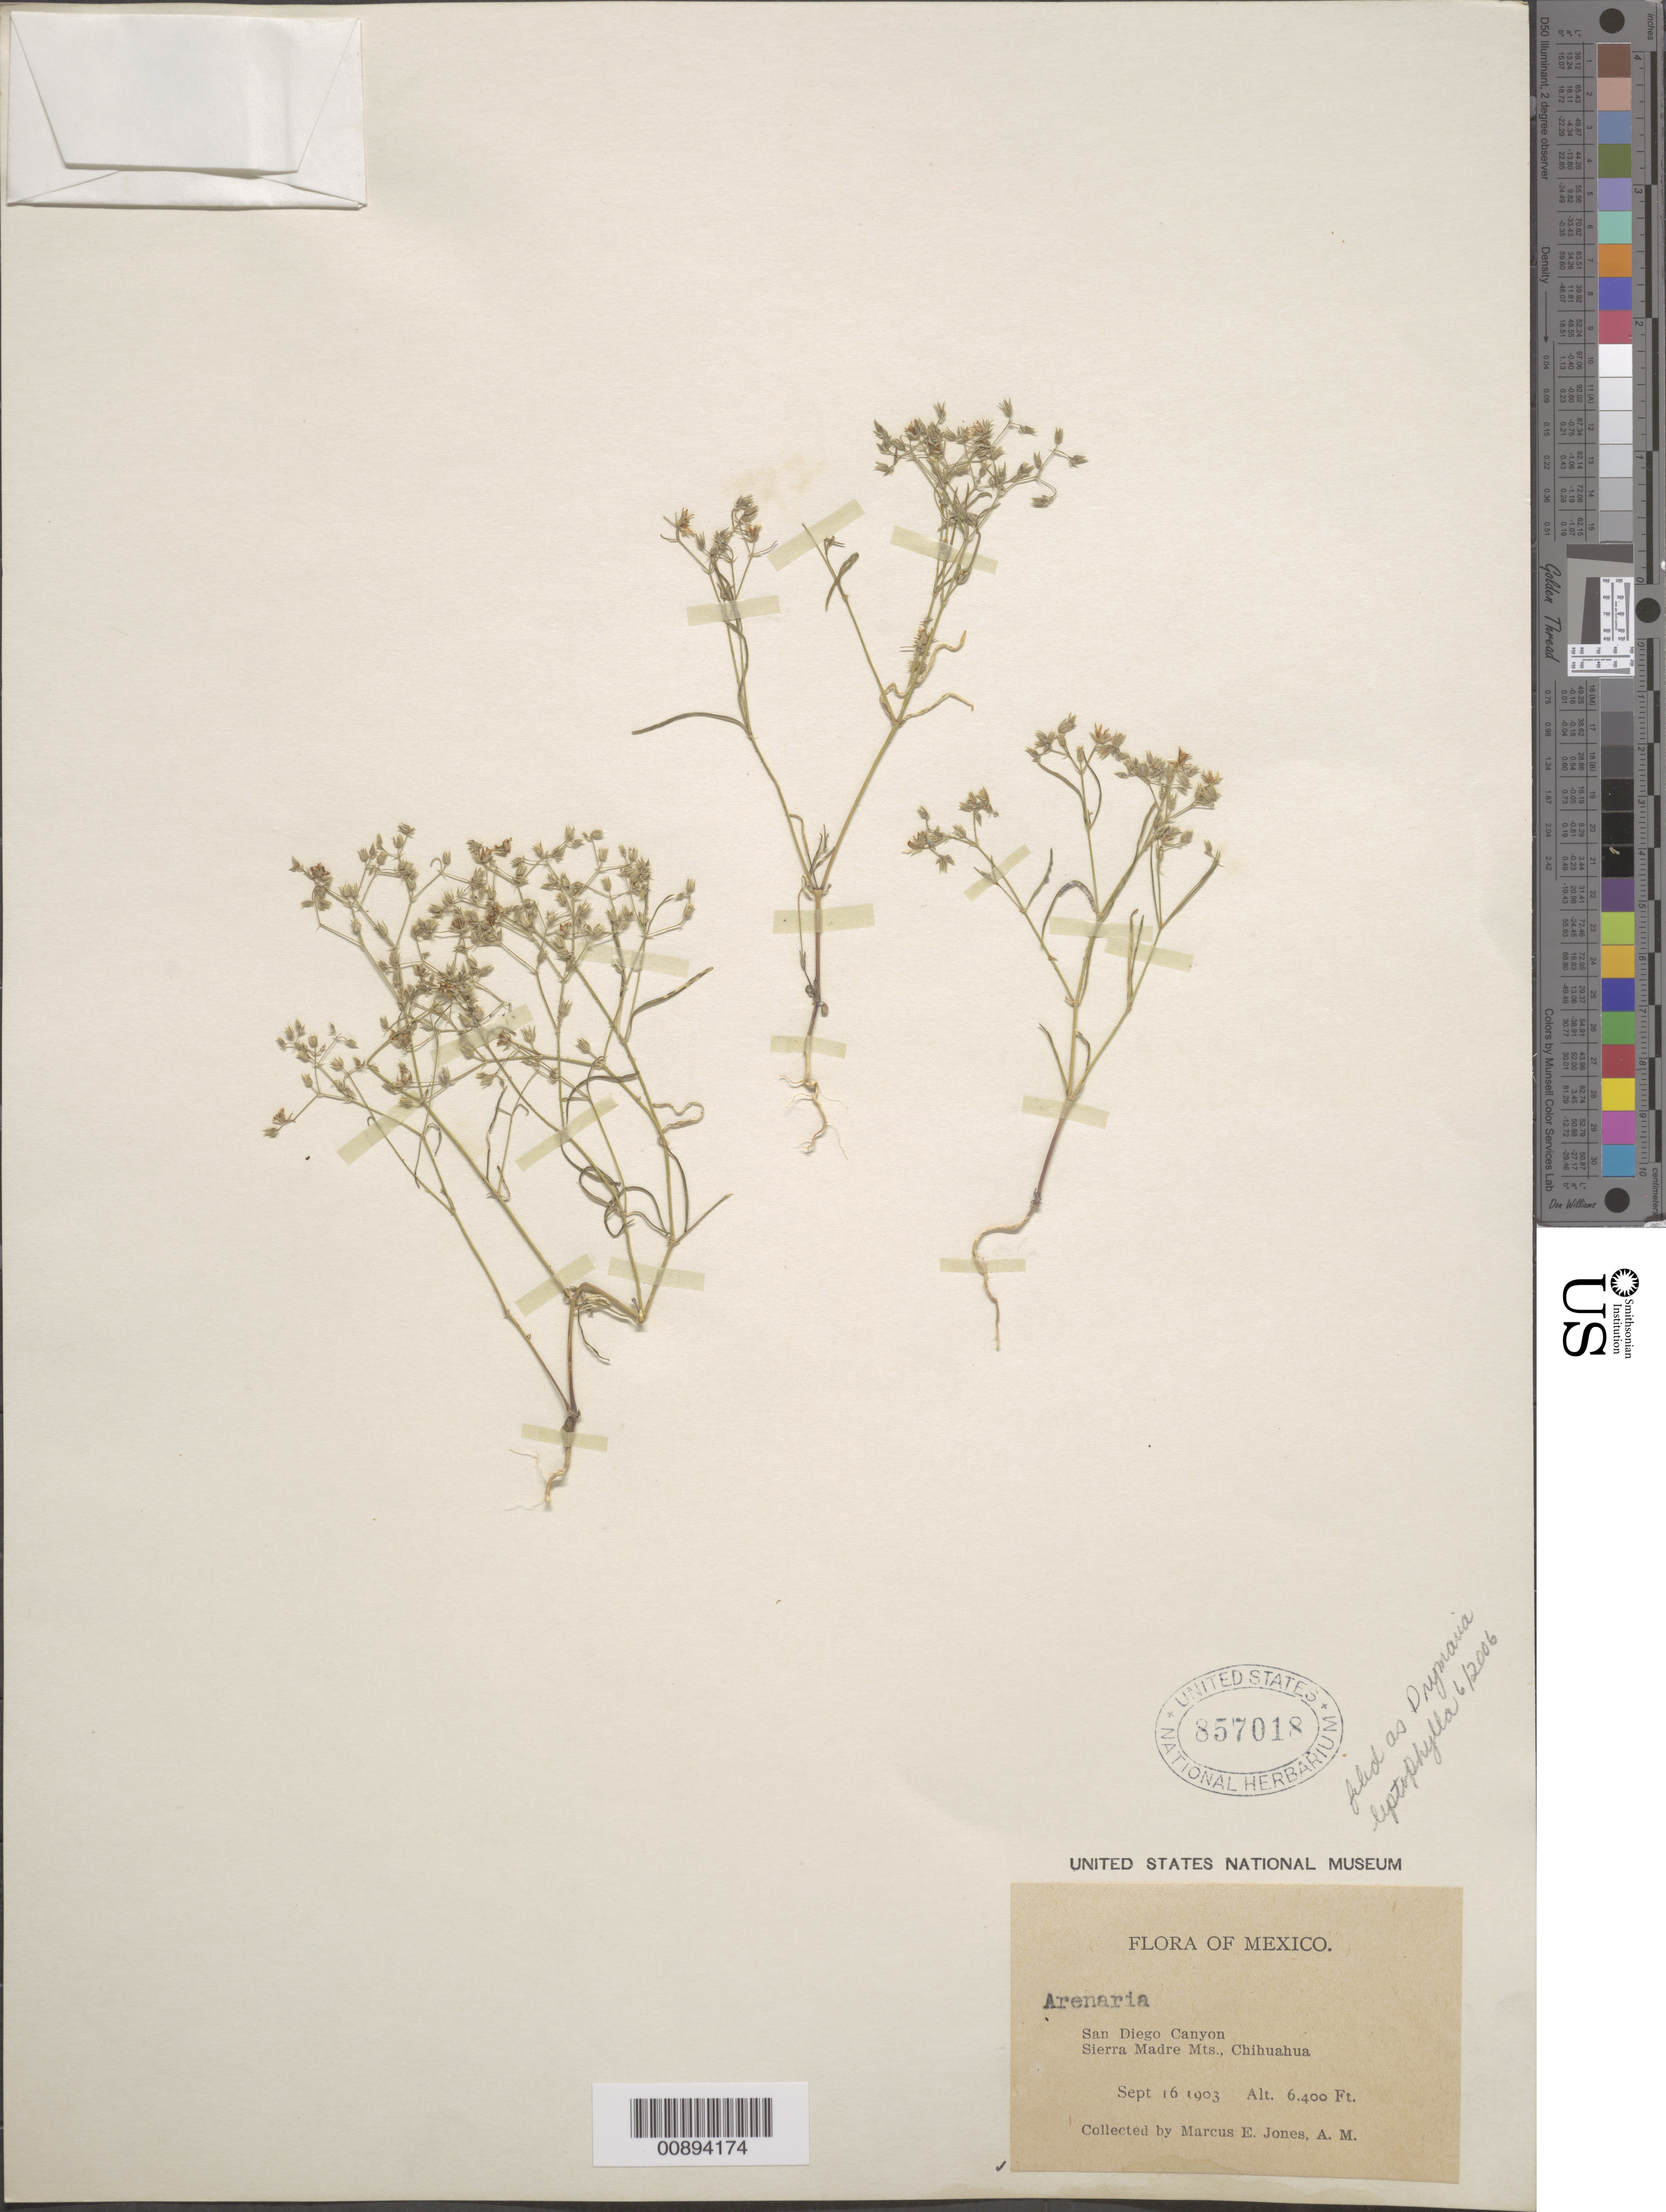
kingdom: Plantae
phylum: Tracheophyta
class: Magnoliopsida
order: Caryophyllales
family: Caryophyllaceae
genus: Drymaria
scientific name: Drymaria leptophylla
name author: (Cham.) Fenzl ex Rohrb.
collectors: M. E. Jones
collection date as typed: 16 Sep 1903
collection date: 1903-09-16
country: Mexico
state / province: Chihuahua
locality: San Diego Canyon, Sierra Madre Mts., Chihuahua.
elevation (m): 1951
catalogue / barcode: US 857018